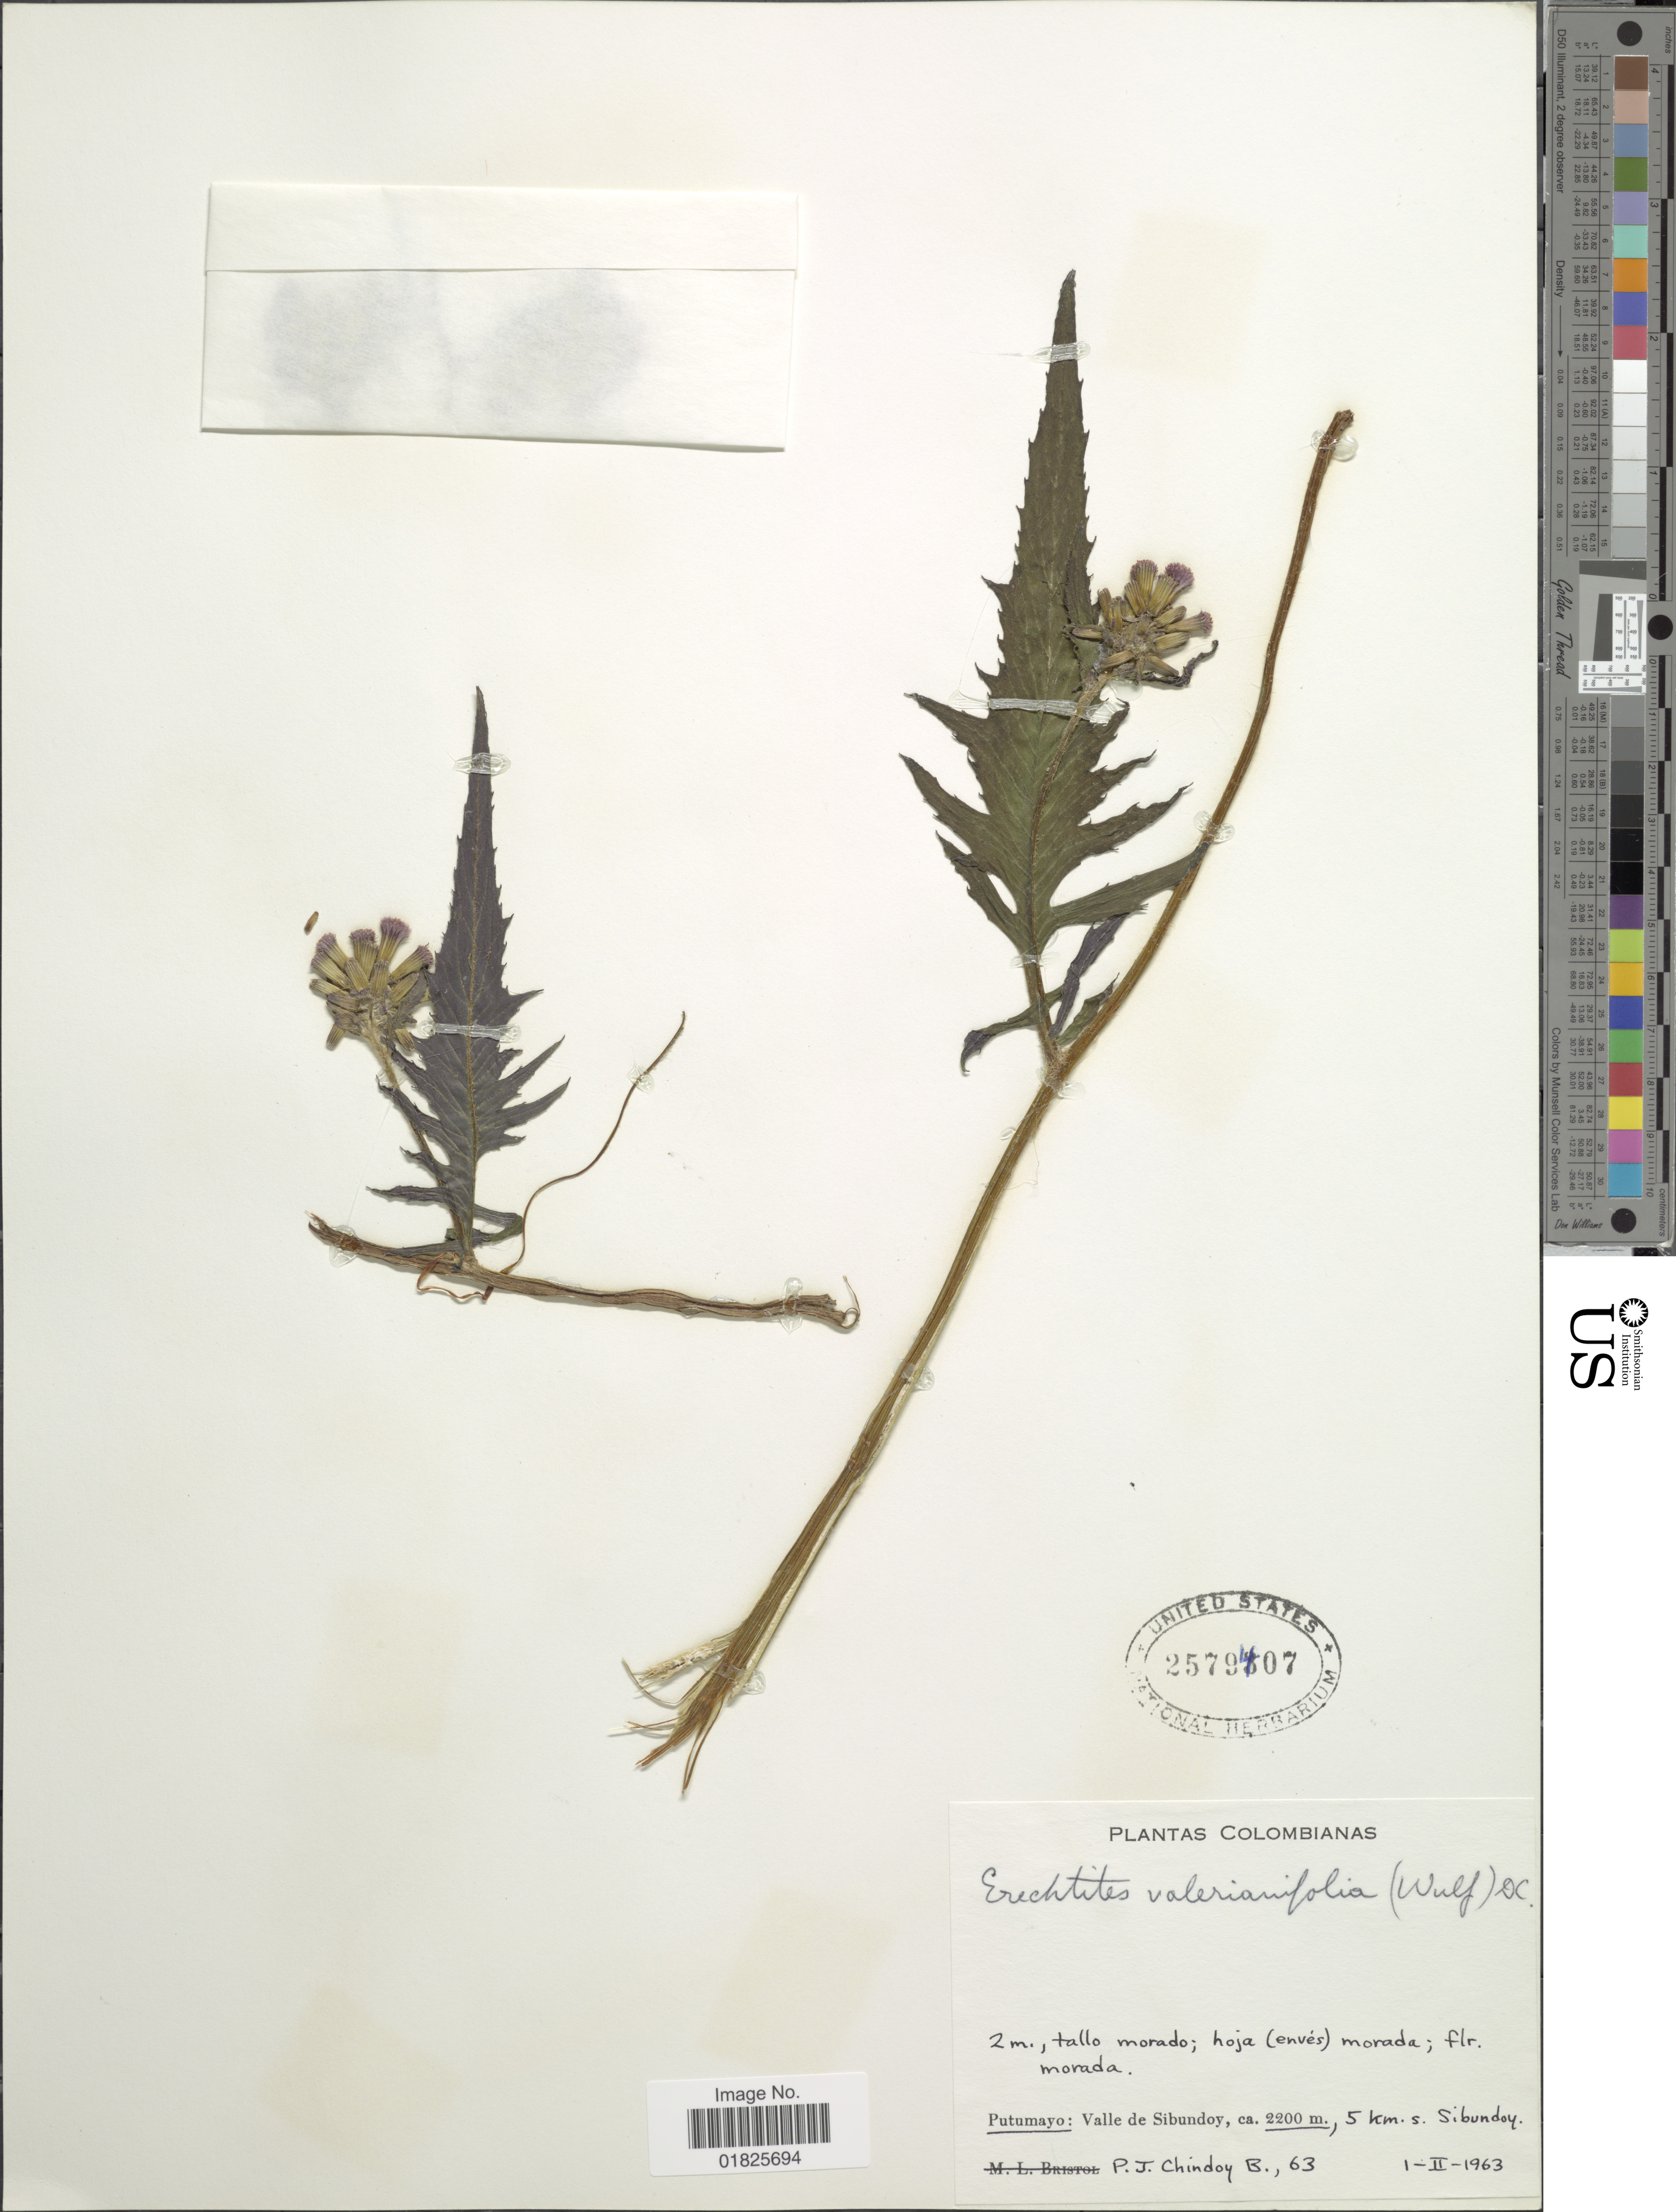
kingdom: Plantae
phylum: Tracheophyta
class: Magnoliopsida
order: Asterales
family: Asteraceae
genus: Erechtites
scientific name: Erechtites valerianifolius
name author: (Link ex Spreng.) DC.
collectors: P. Chindoy B.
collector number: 63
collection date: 1963-02-01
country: Colombia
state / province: Putumayo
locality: Valle de Sibundoy, 5 km. s. Sibundoy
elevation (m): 2200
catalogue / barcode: US 2579407